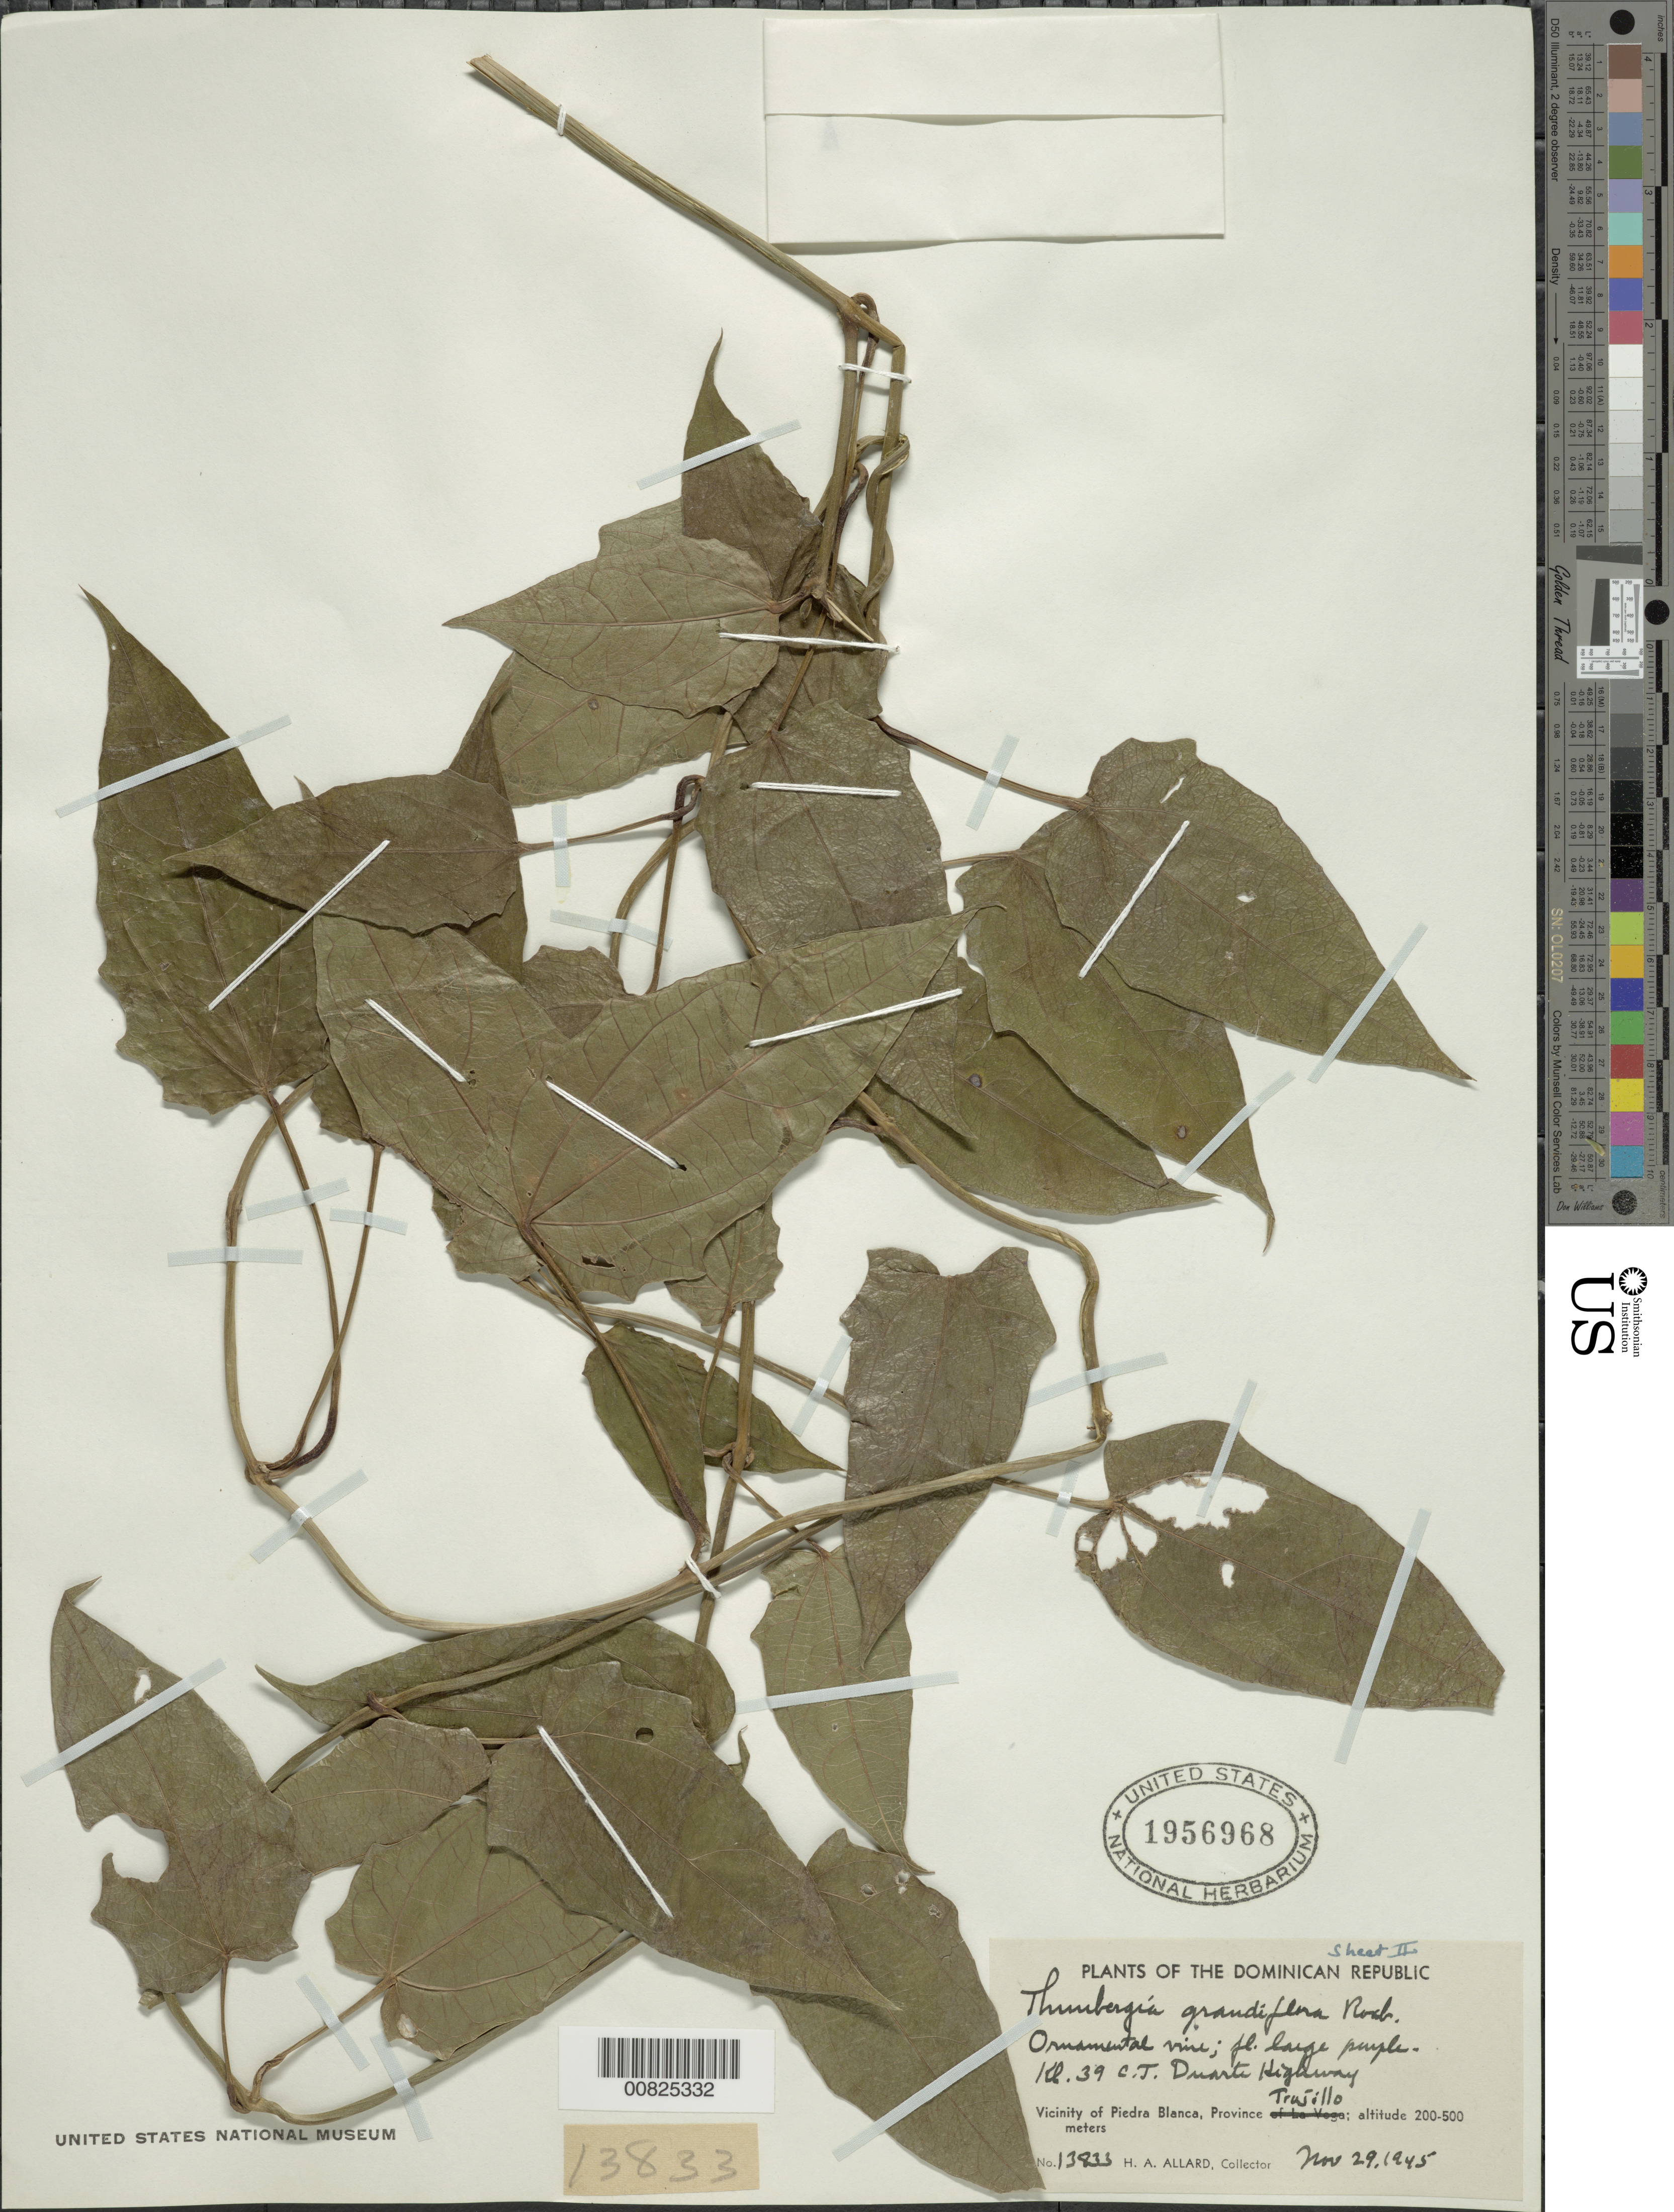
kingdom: Plantae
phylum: Tracheophyta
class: Magnoliopsida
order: Lamiales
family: Acanthaceae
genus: Thunbergia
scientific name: Thunbergia grandiflora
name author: Roxb.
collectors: H. A. Allard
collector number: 13833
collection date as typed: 29 Nov 1945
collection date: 1945-11-29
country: Dominican Republic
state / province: San Cristobal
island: Hispaniola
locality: Vicinity of Piedra Blanca, Kl. 39 c.t. Duarte Highway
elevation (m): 200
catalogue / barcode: US 1956968